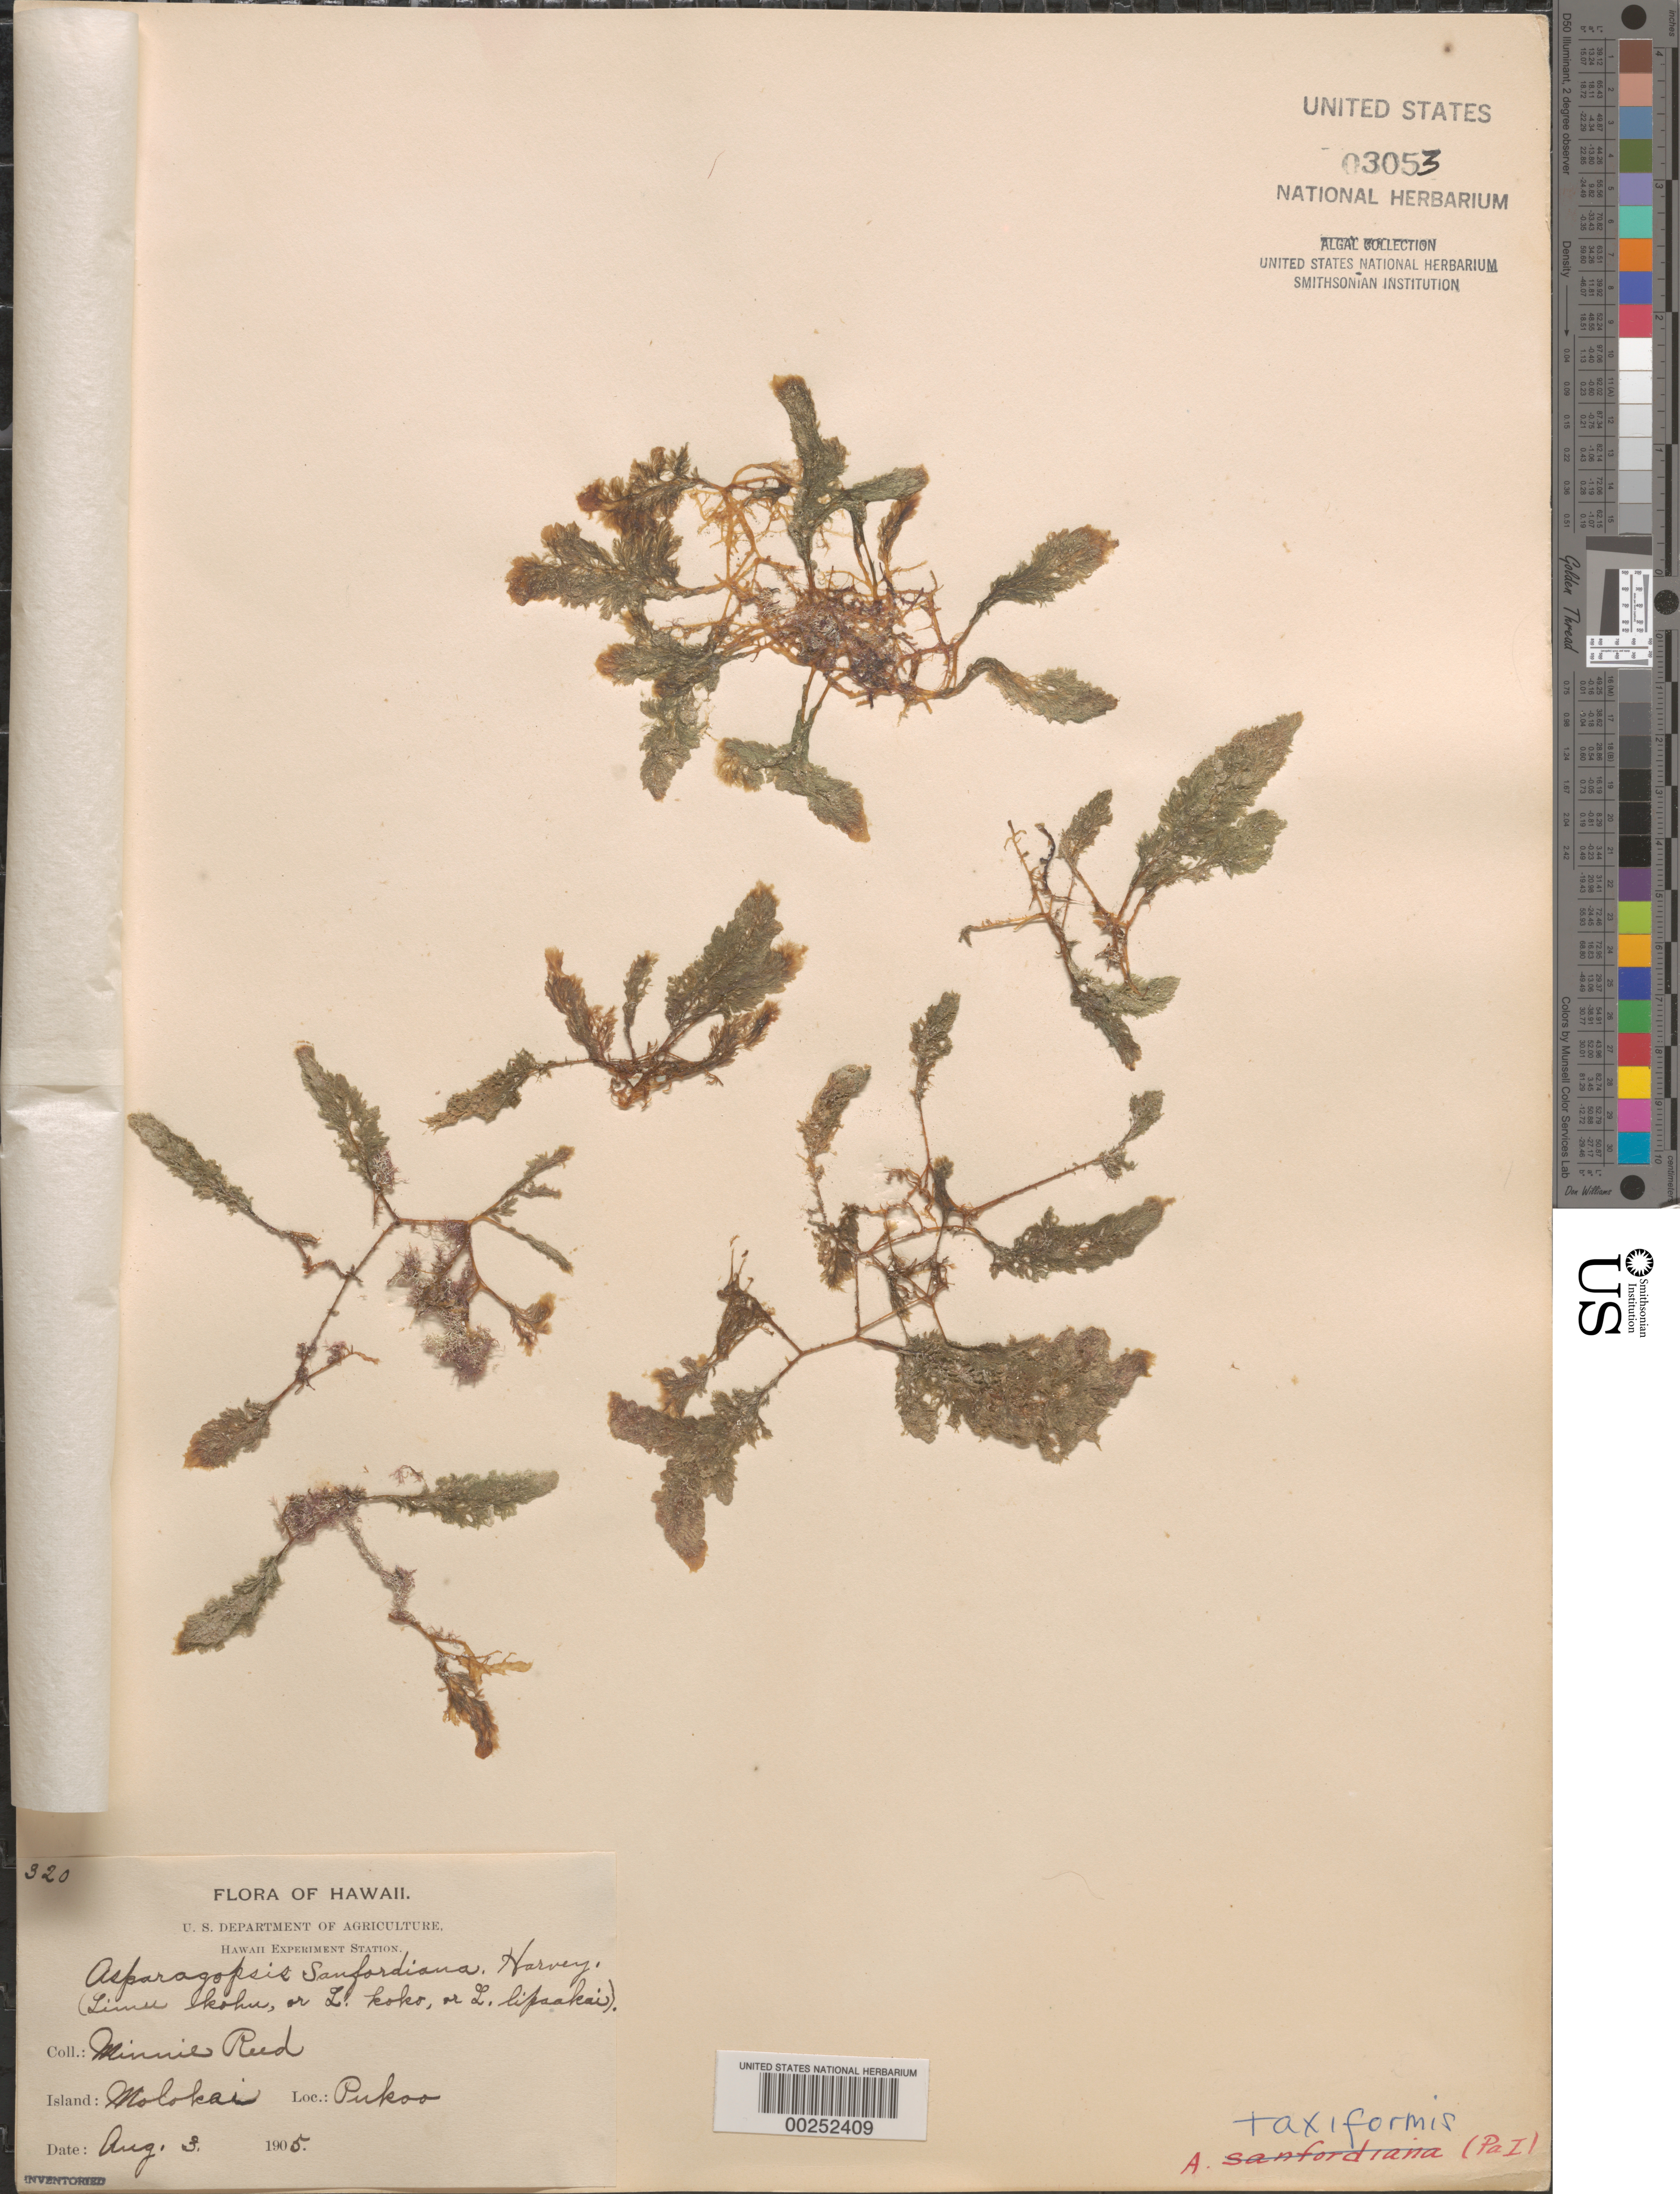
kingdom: Plantae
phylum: Rhodophyta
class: Florideophyceae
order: Bonnemaisoniales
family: Bonnemaisoniaceae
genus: Asparagopsis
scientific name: Asparagopsis taxiformis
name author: (Delile) Trevis.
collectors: M. Reed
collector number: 320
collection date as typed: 03 Aug 1905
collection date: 1905-08-03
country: United States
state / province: Hawaii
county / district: Maui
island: Moloka'i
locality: Pukoo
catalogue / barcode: US 3053